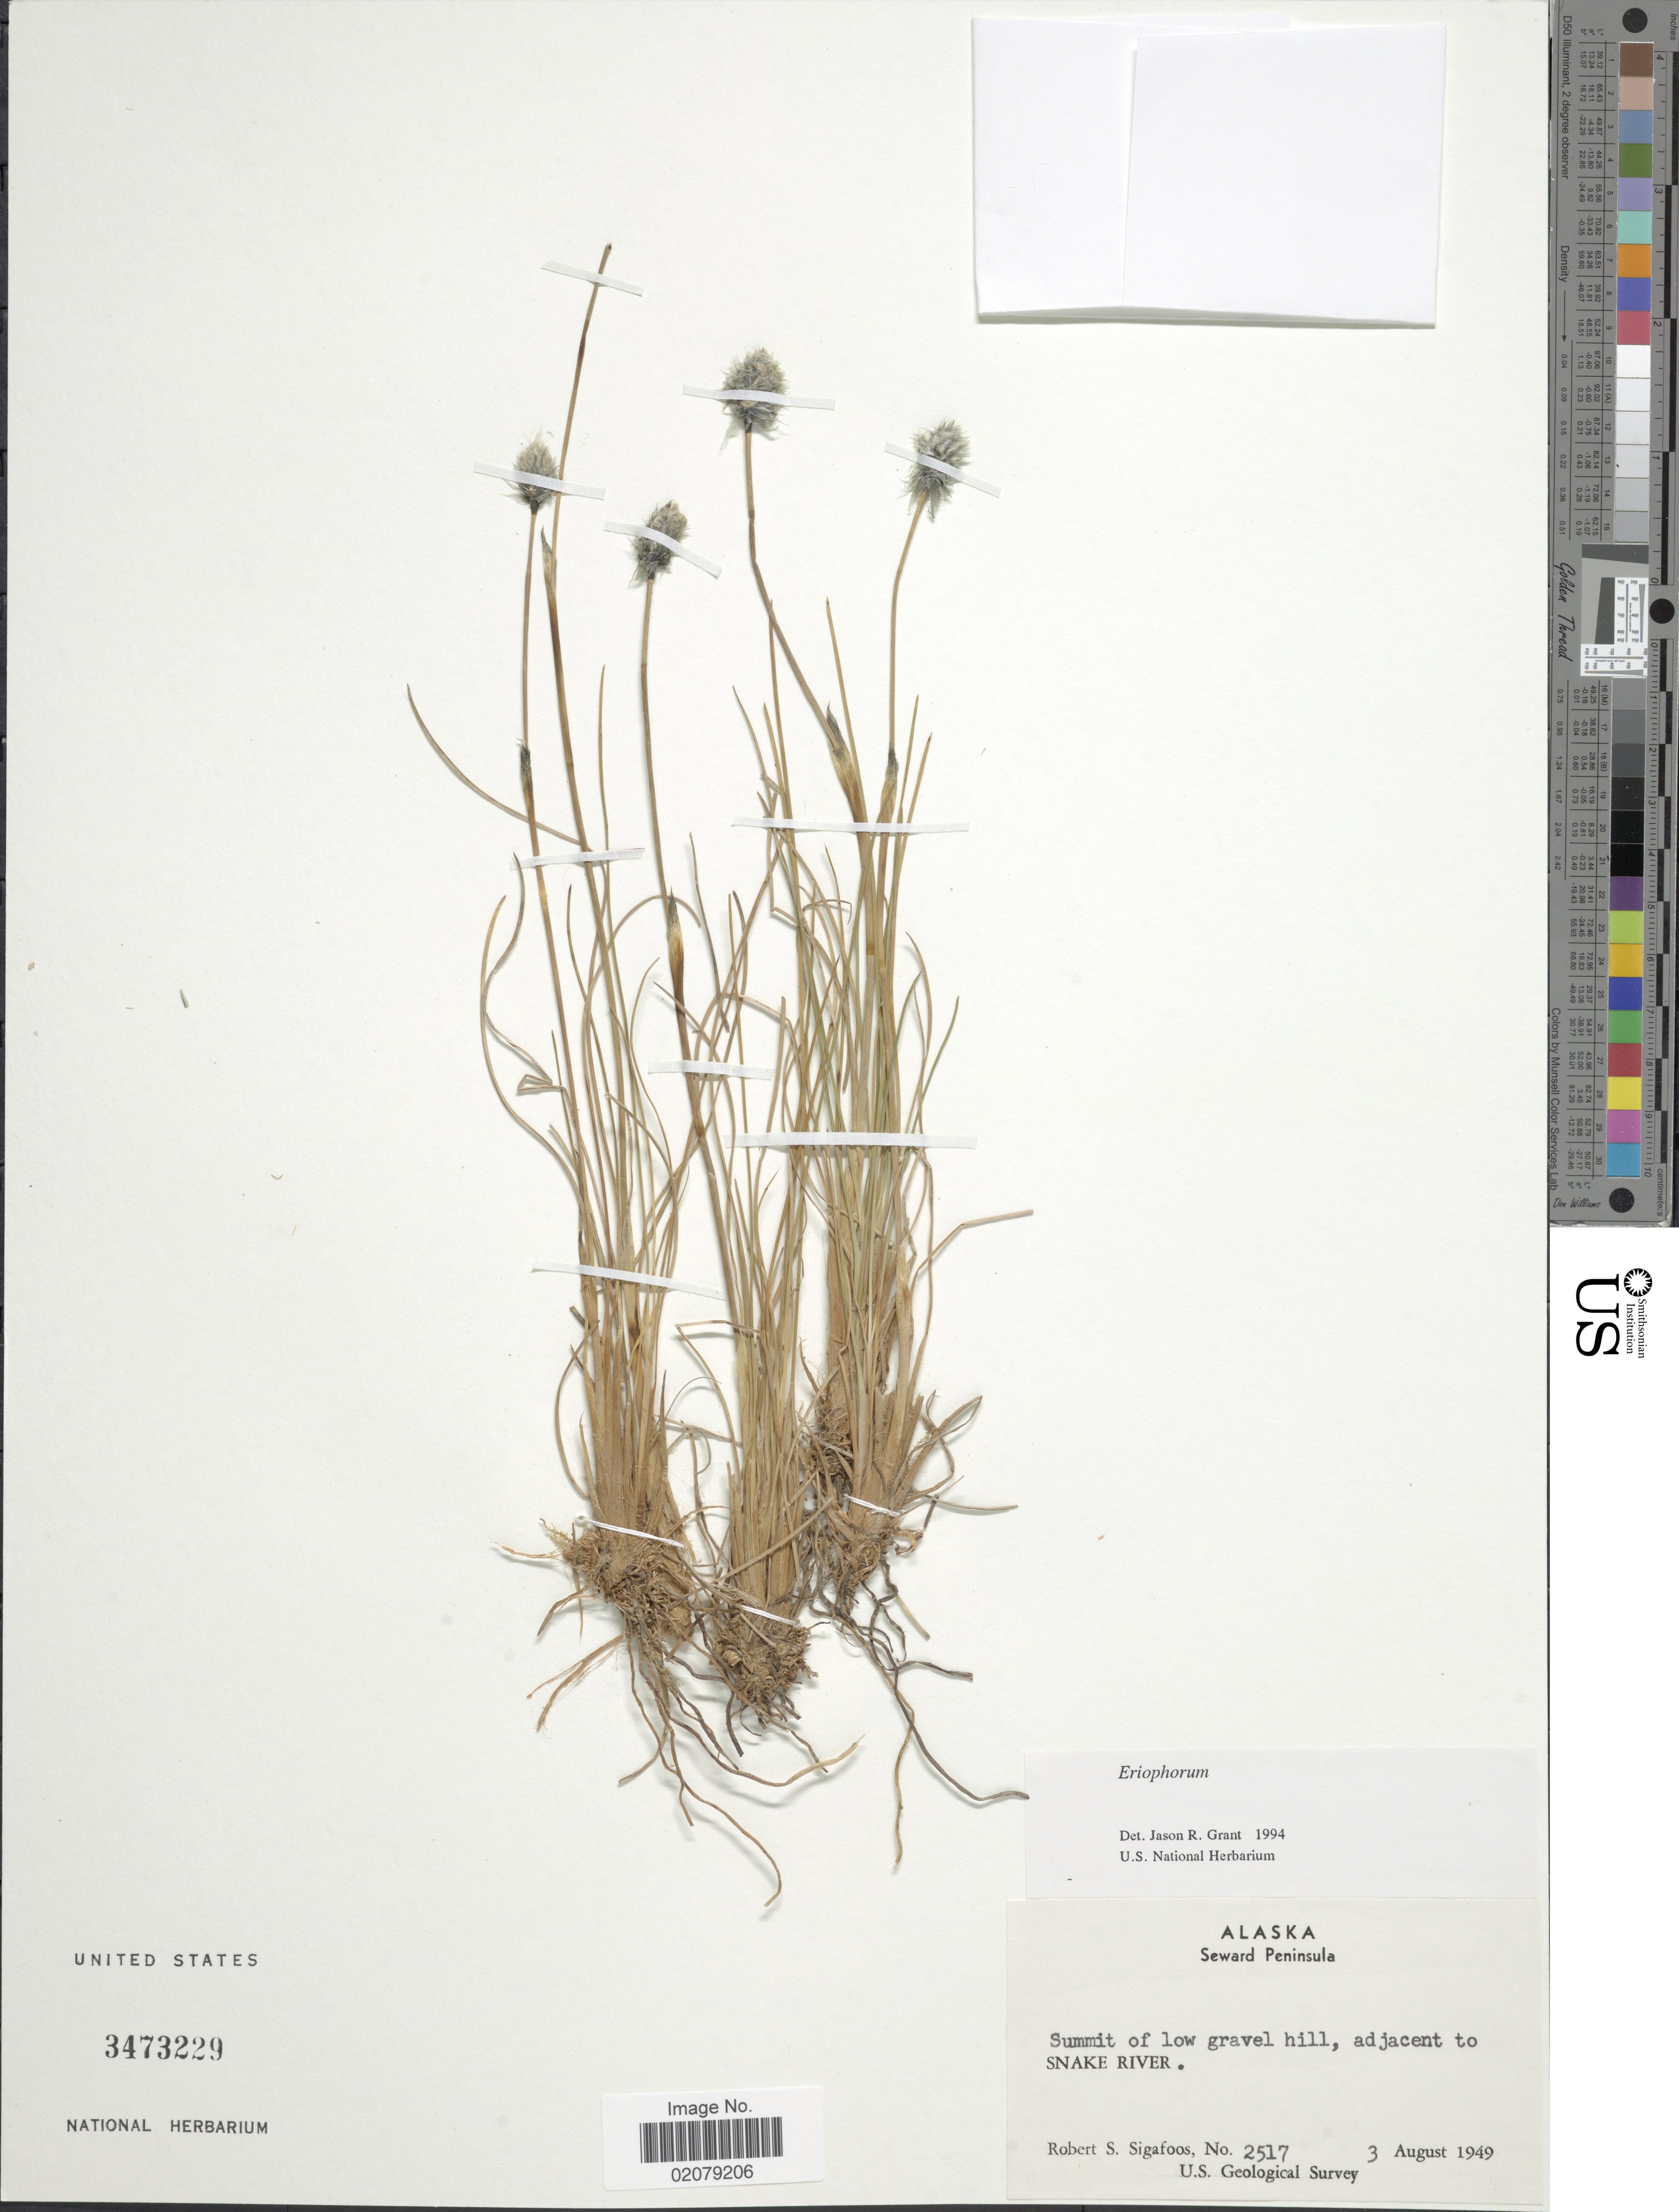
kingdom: Plantae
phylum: Tracheophyta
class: Liliopsida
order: Poales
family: Cyperaceae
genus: Eriophorum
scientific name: Eriophorum sp.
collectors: R. Sigafoos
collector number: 2517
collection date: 1949-08-03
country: United States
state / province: Alaska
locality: Seward Peninsula, Summit of low gravel hill, adjacent to Snake River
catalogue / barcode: US 3473229